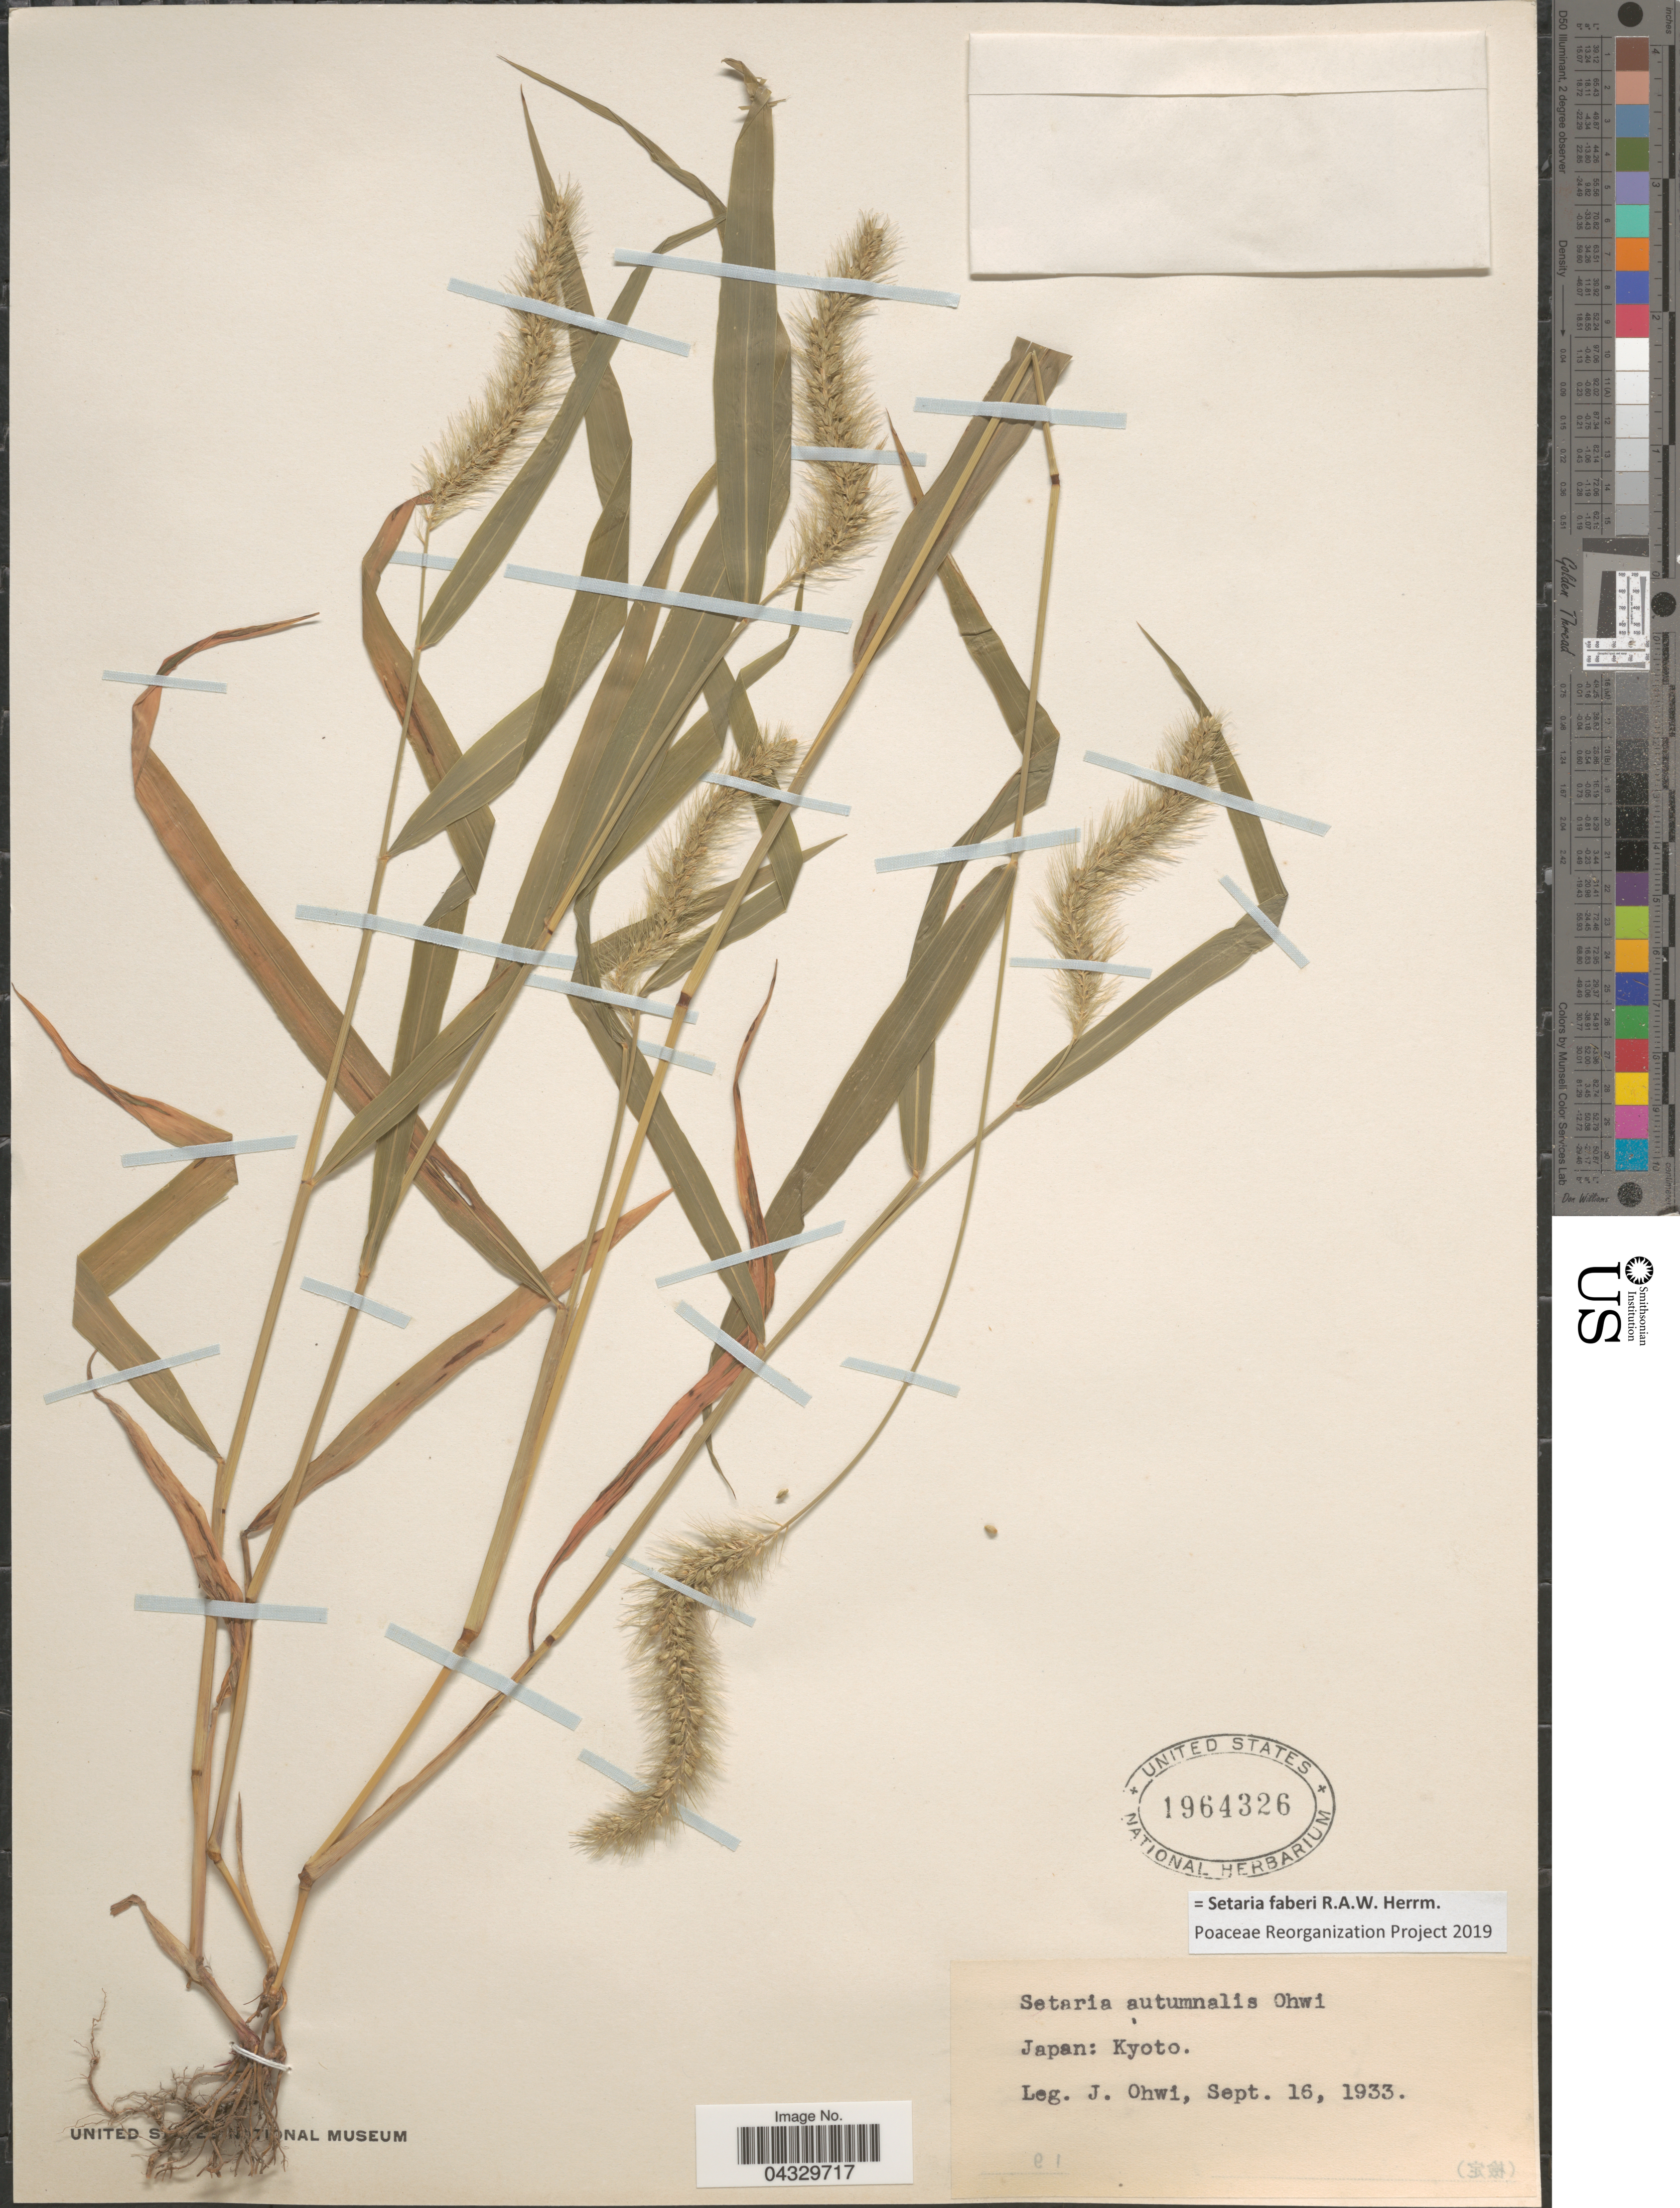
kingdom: Plantae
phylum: Tracheophyta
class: Liliopsida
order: Poales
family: Poaceae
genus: Setaria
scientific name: Setaria faberi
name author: R.A.W. Herrm.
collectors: J. Ohwi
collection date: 1933-09-16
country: Japan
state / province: Kyoto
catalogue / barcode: US 1964326